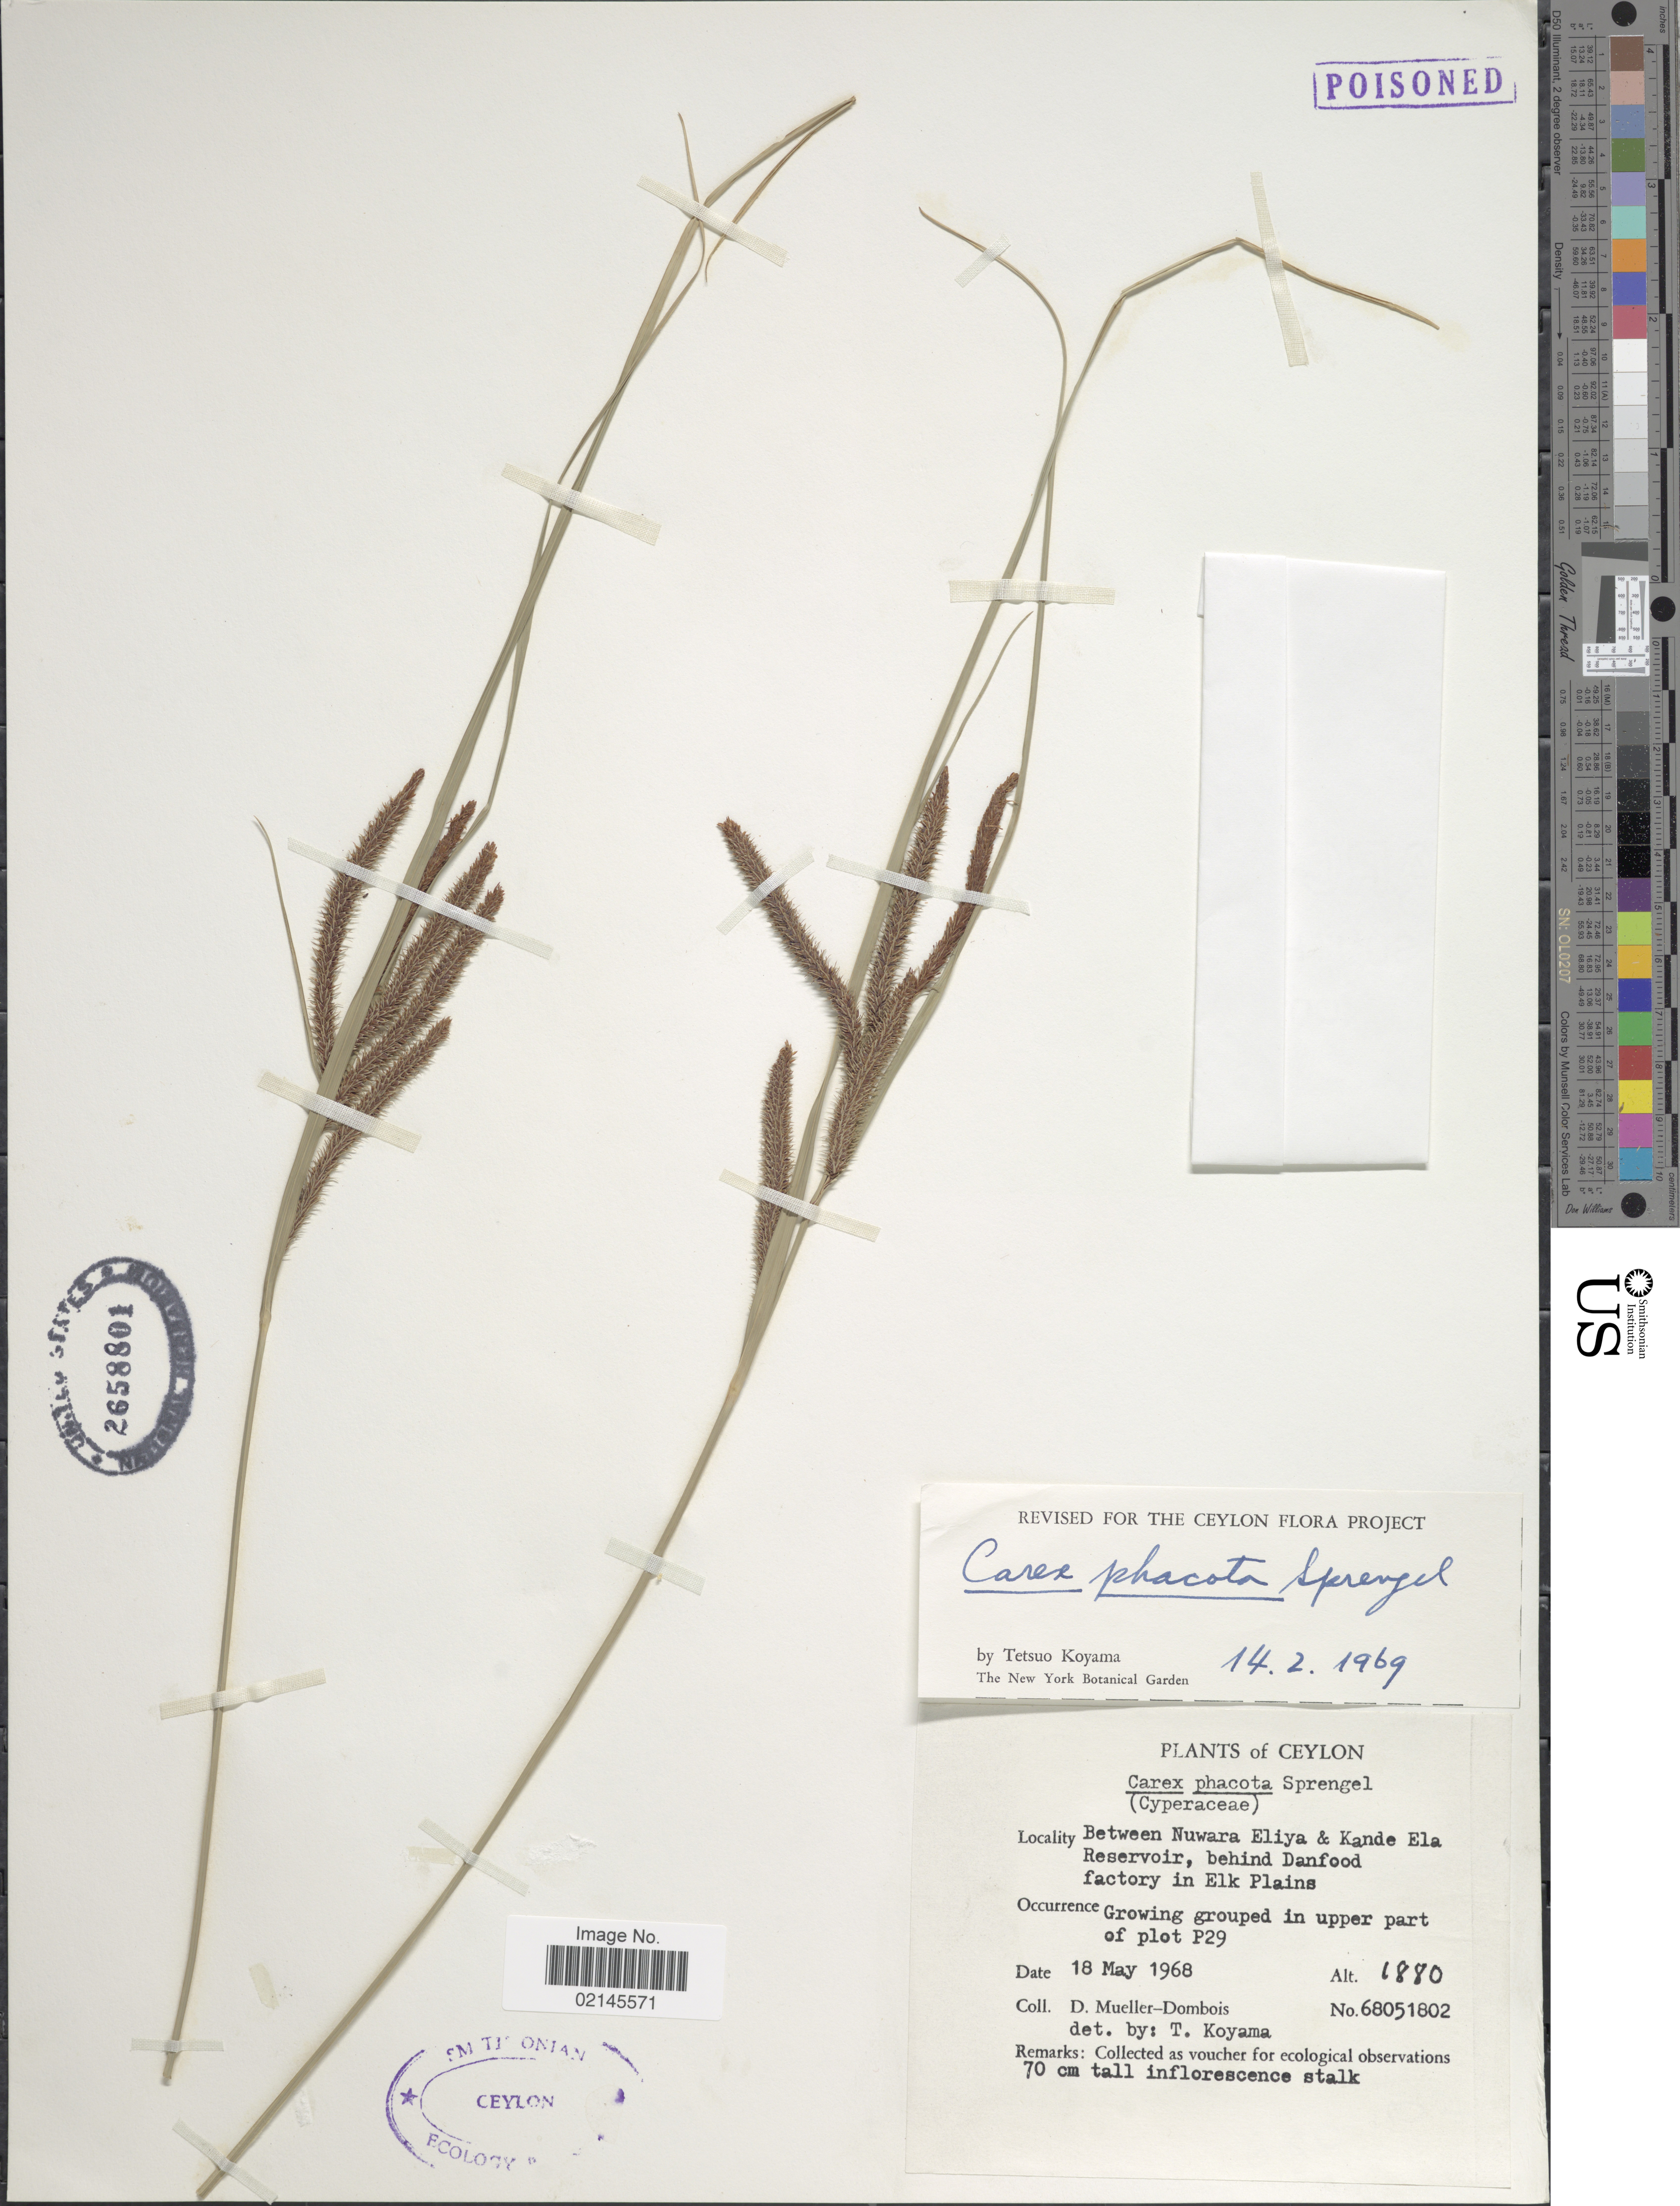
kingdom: Plantae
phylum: Tracheophyta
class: Liliopsida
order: Poales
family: Cyperaceae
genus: Carex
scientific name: Carex phacota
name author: Spreng.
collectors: D. Mueller-Dombois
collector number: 68051802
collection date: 1968-05-18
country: Sri Lanka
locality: Ceylon, between Nuwara Eliya & Kande Ela Reservoir, behind Danfood factory in Elk Plains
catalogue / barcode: US 2658801